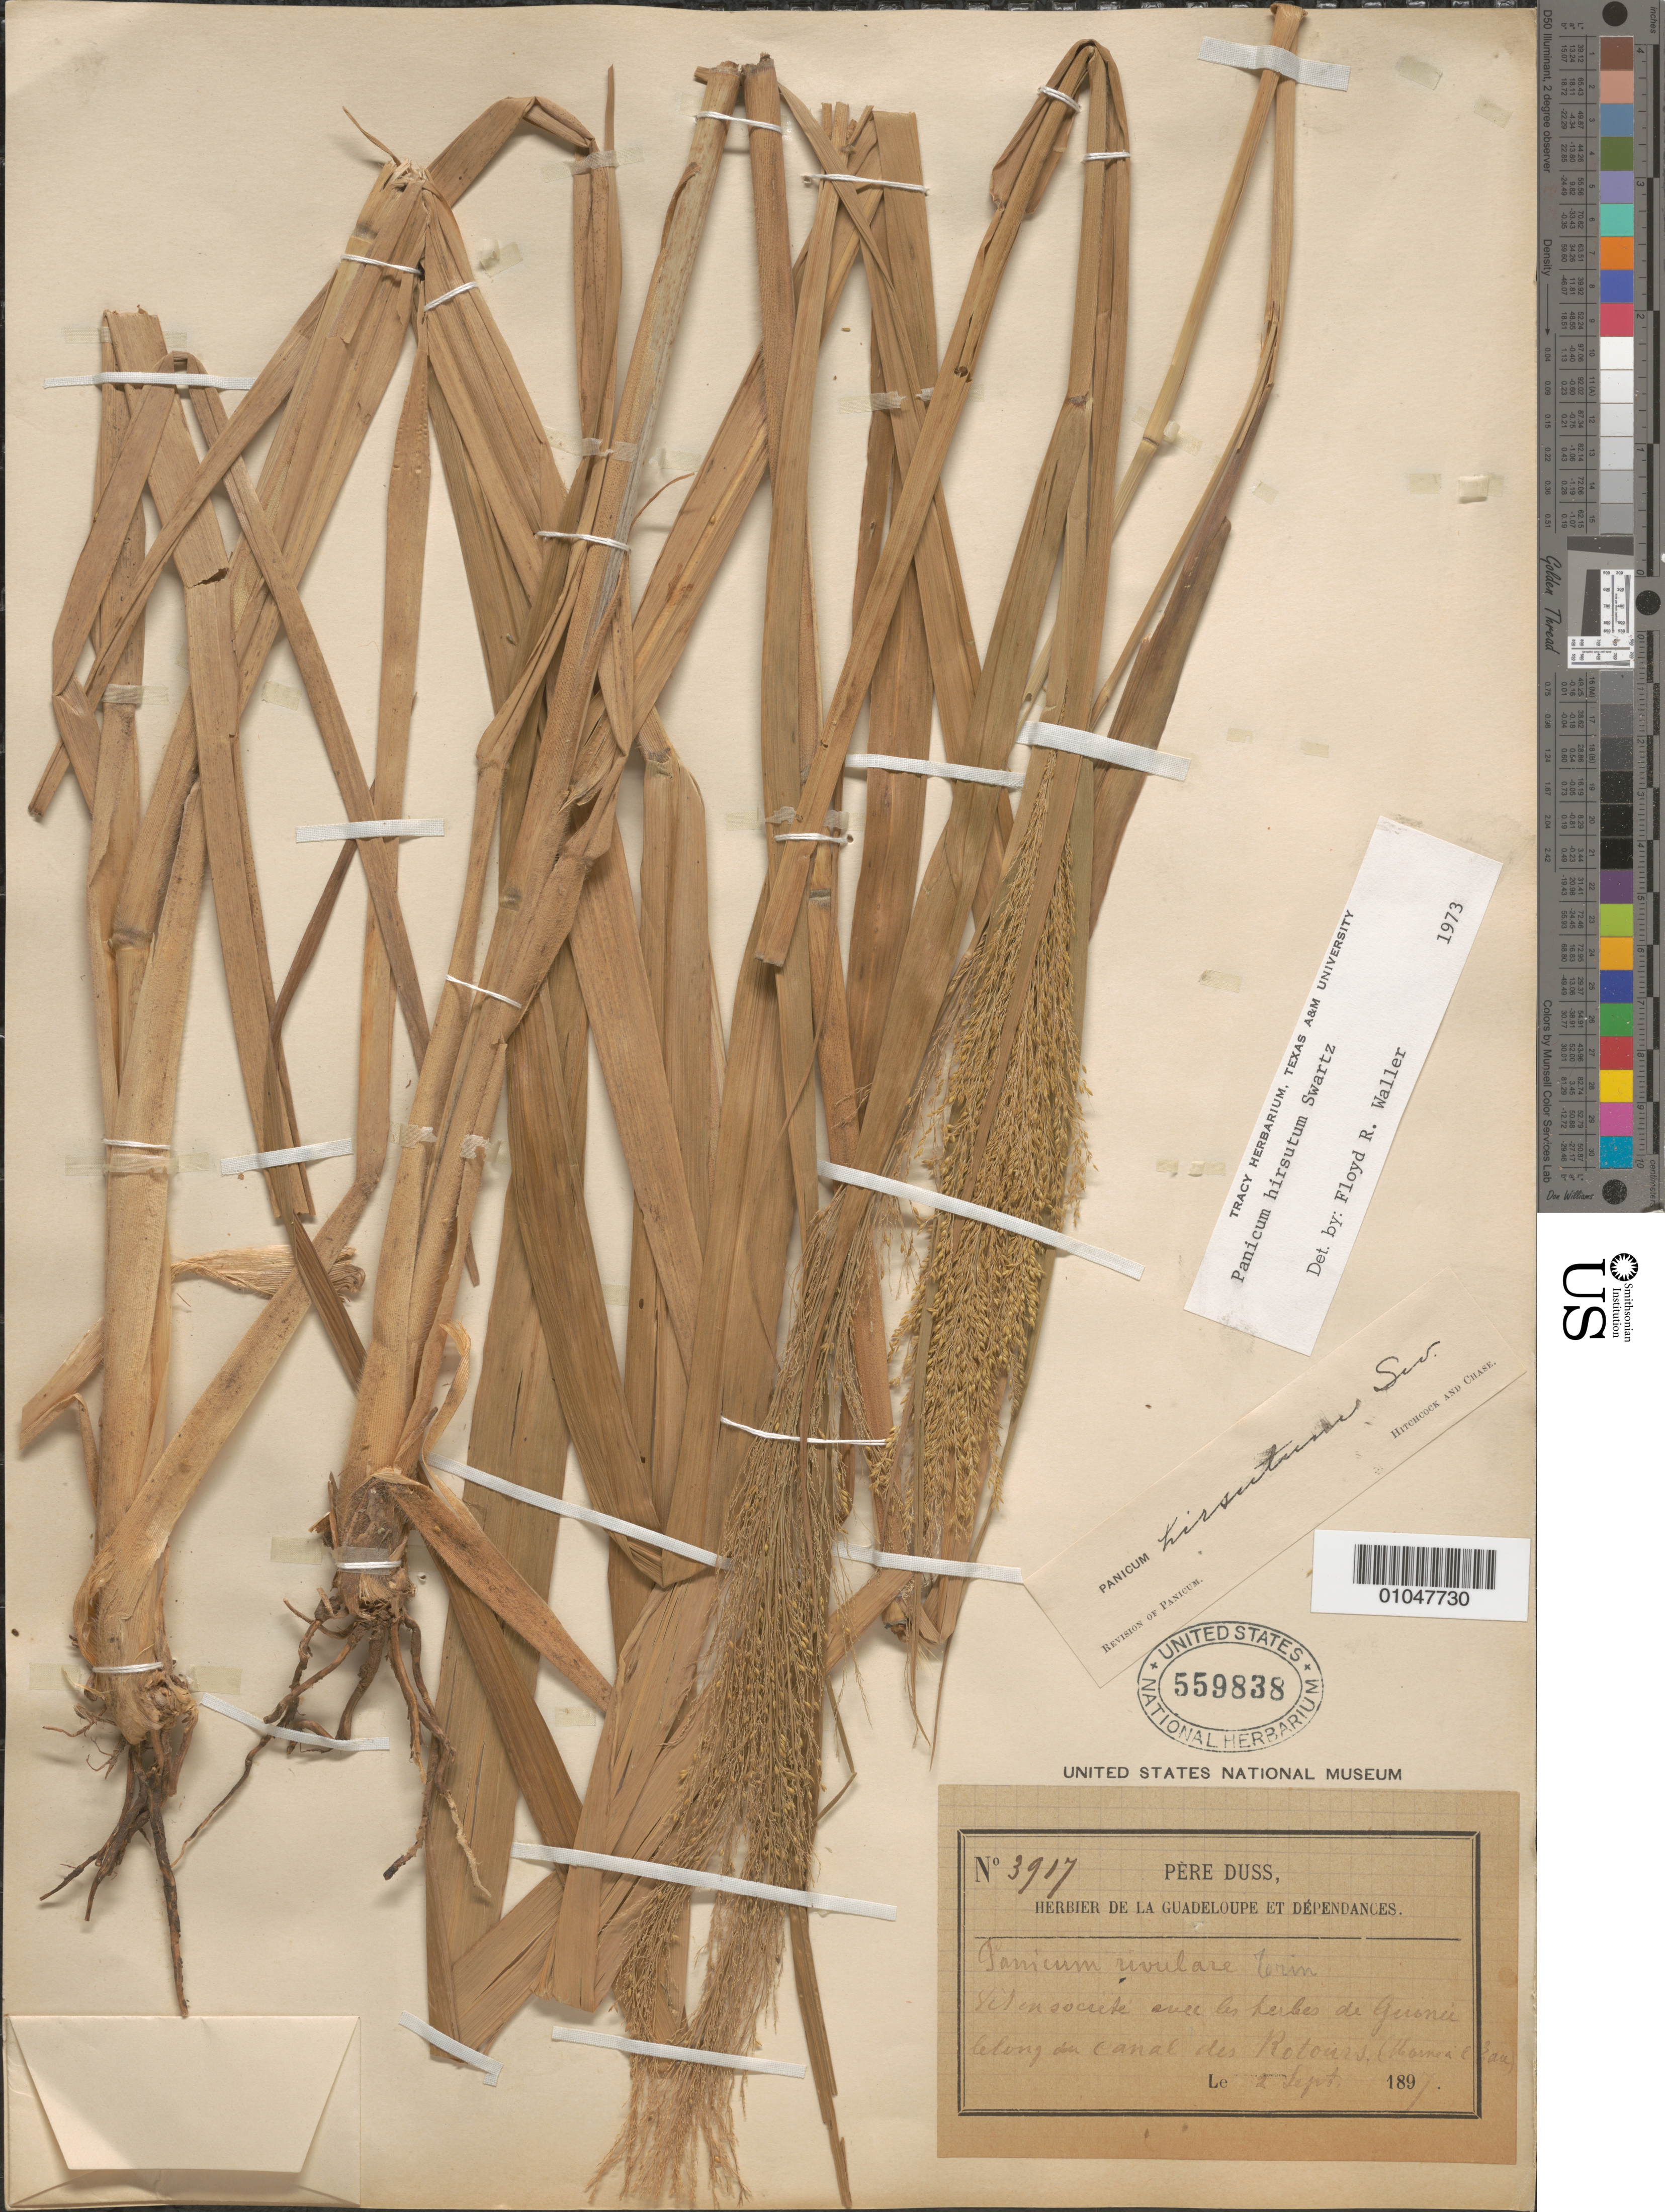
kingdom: Plantae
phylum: Tracheophyta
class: Liliopsida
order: Poales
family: Poaceae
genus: Panicum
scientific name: Panicum hirsutum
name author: Sw.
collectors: Père Duss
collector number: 3917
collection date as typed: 02 Sep 1897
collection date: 1897-09-02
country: Guadeloupe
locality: En societe avec les herbes de Guonu lelong du cnaal des Rotours,(Morne a l'Eau)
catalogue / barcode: US 559838